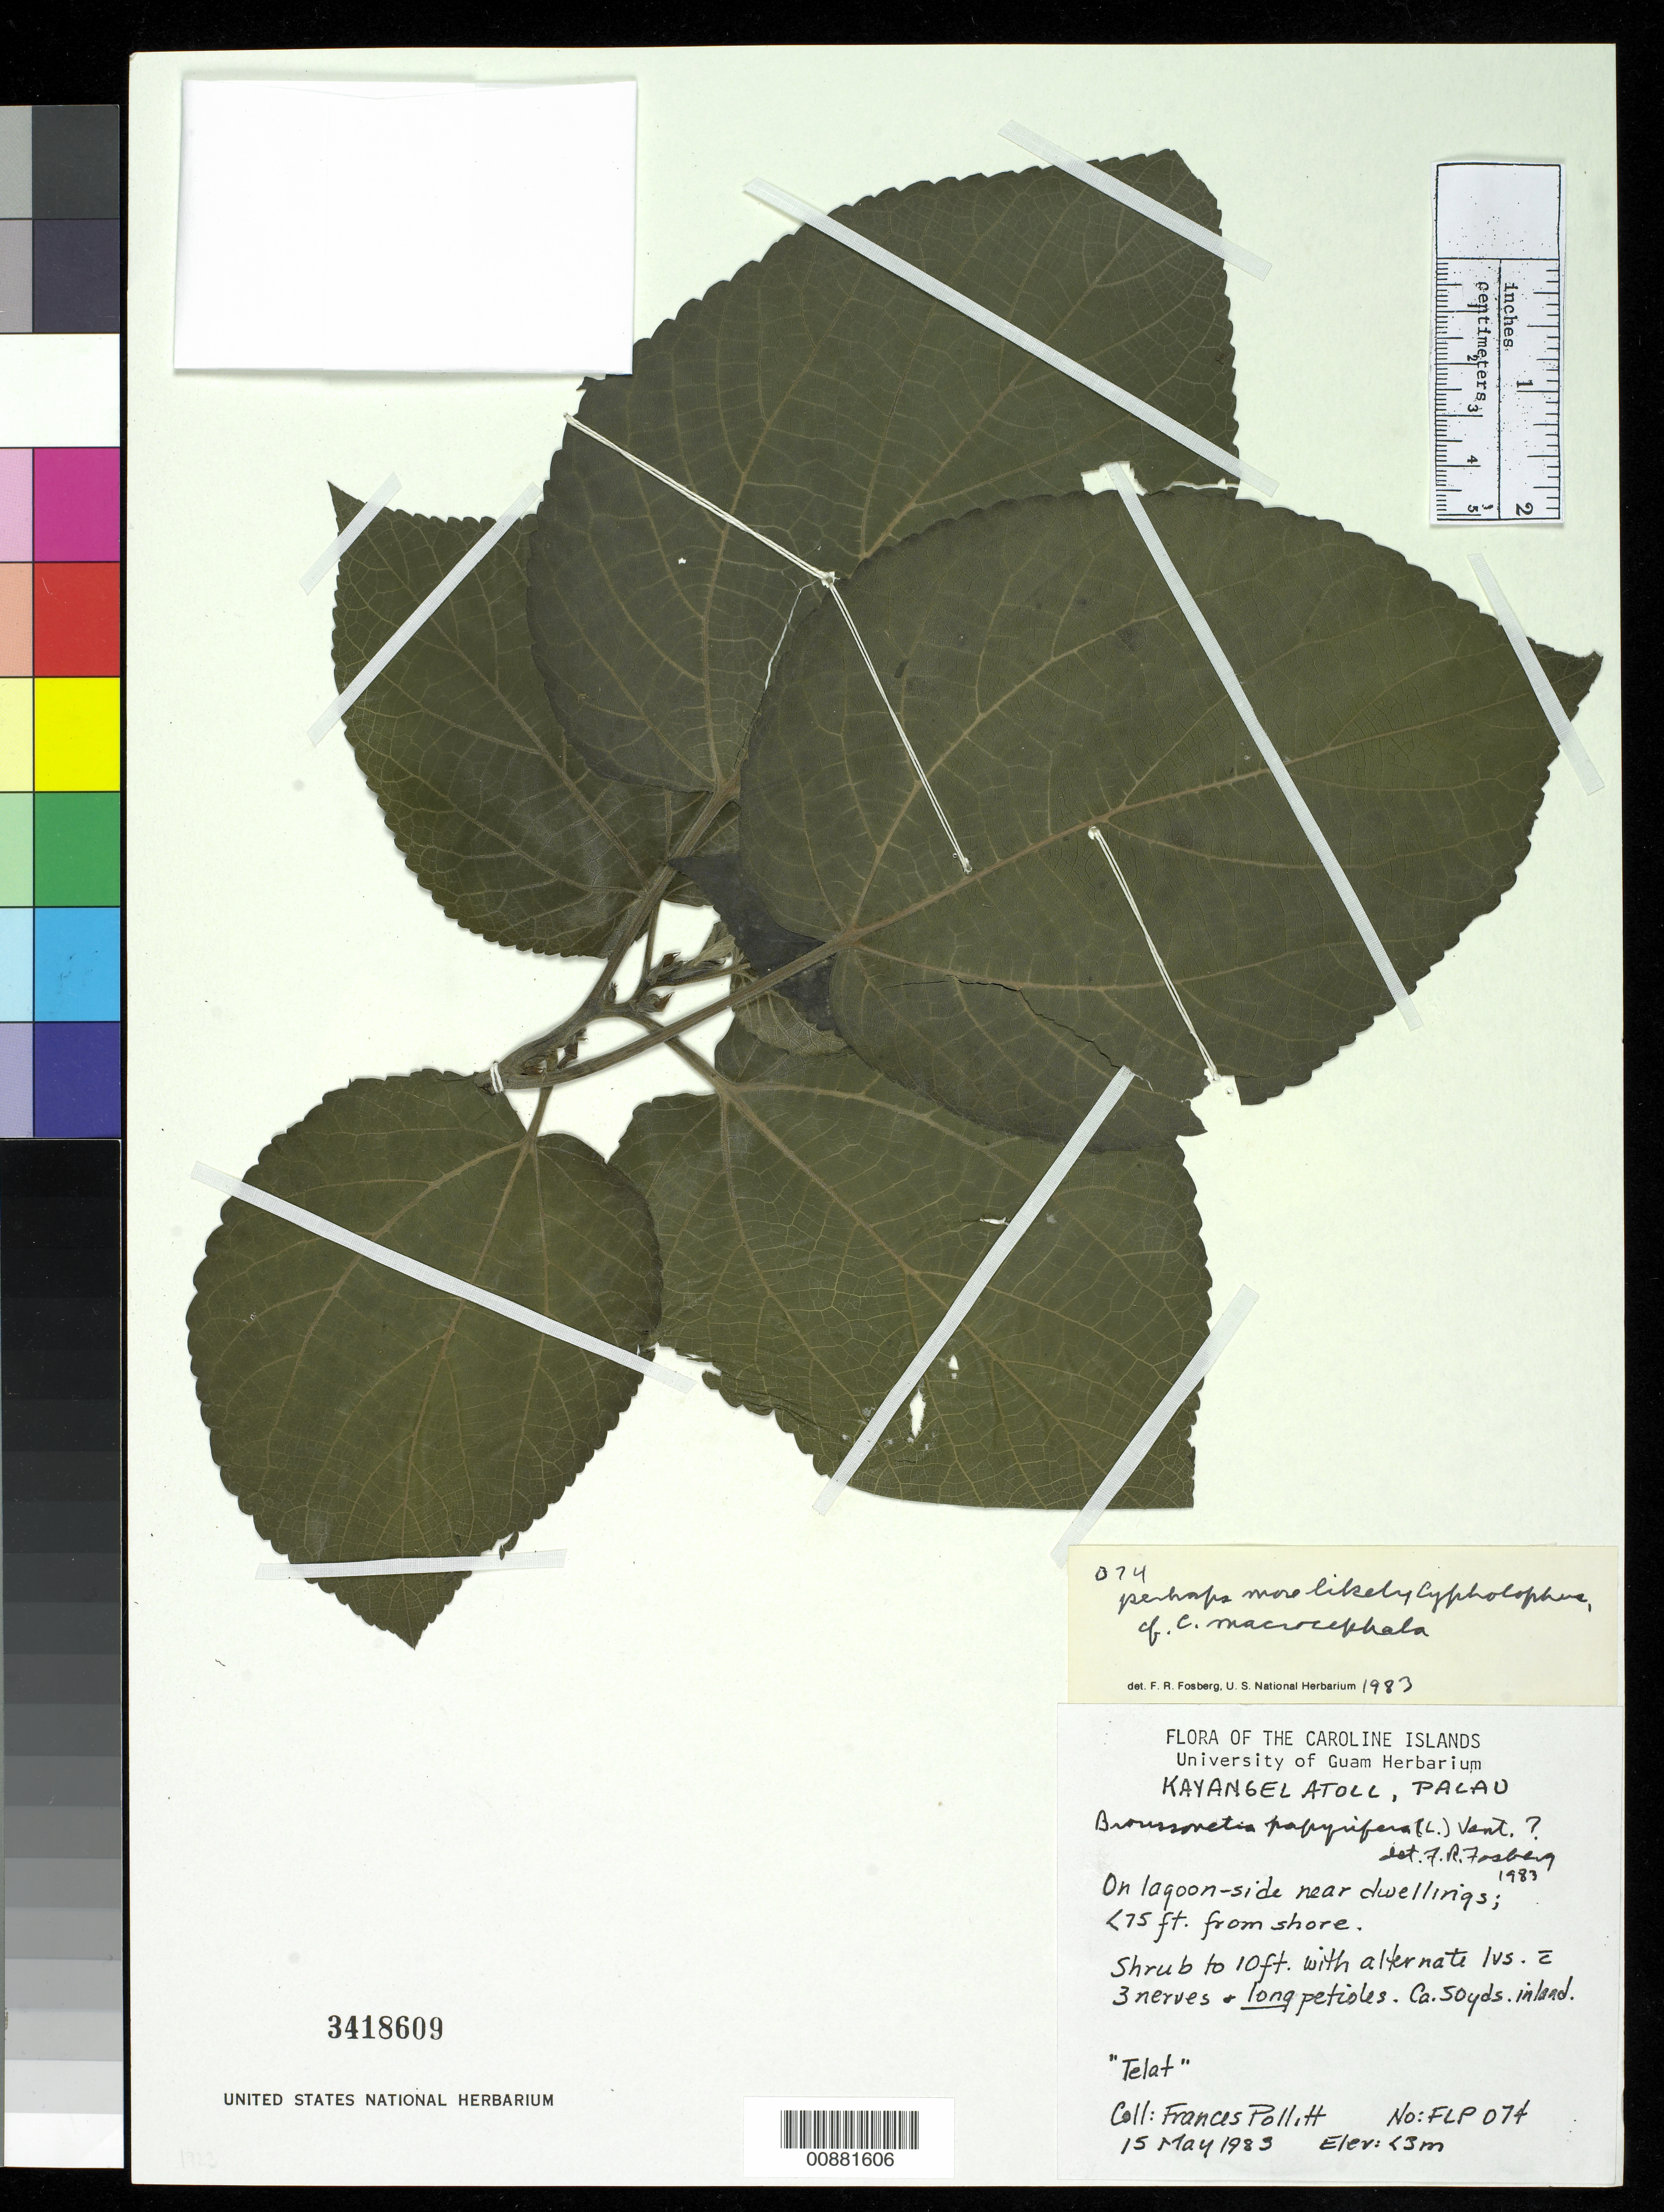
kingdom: Plantae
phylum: Tracheophyta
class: Magnoliopsida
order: Rosales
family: Moraceae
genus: Broussonetia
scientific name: Broussonetia sp.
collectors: F. Pollitt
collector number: FLP 074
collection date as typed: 15 May 1983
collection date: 1983-05-15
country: Palau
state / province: Kayangel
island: Ngcheangel [Kayangel] Atoll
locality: Kayangel Atoll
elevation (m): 3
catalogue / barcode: US 3418609